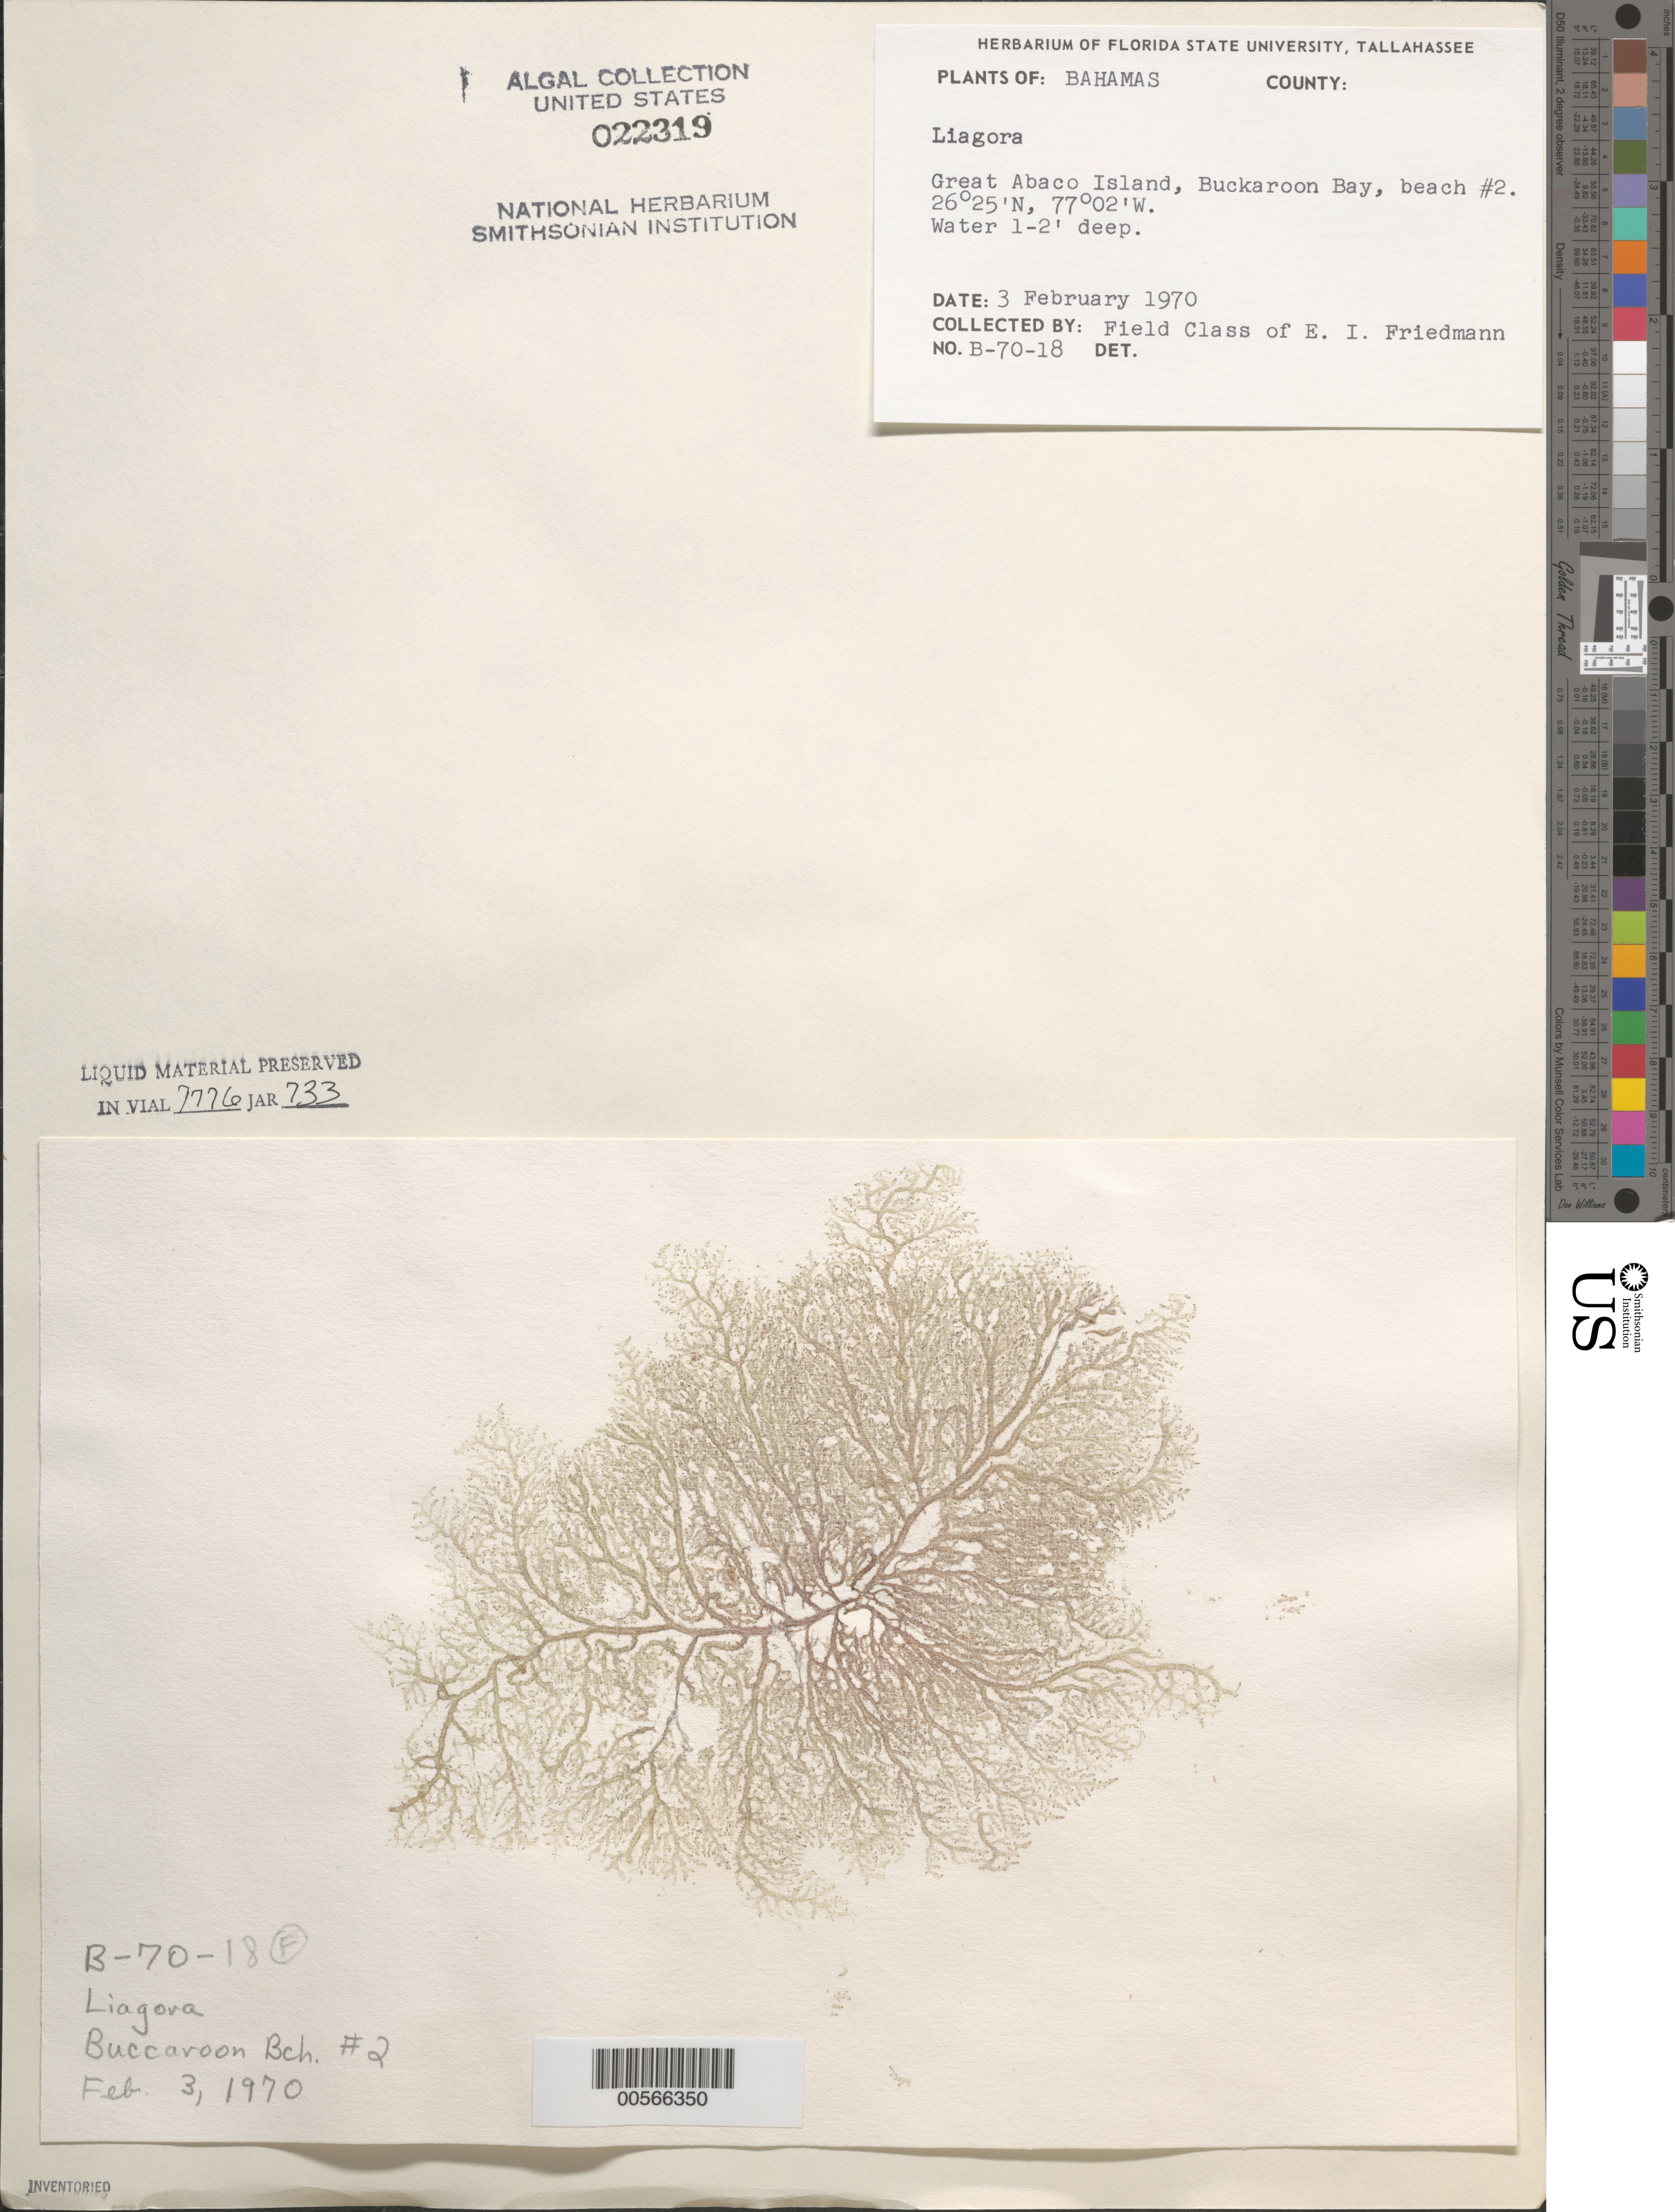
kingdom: Plantae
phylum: Rhodophyta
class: Florideophyceae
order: Nemaliales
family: Liagoraceae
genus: Liagora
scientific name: Liagora sp.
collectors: E. Friedmann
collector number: B-70-18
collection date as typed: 03 Feb 1970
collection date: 1970-02-03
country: Bahamas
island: Great Abaco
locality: Buckaroon Bay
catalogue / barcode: US 22319